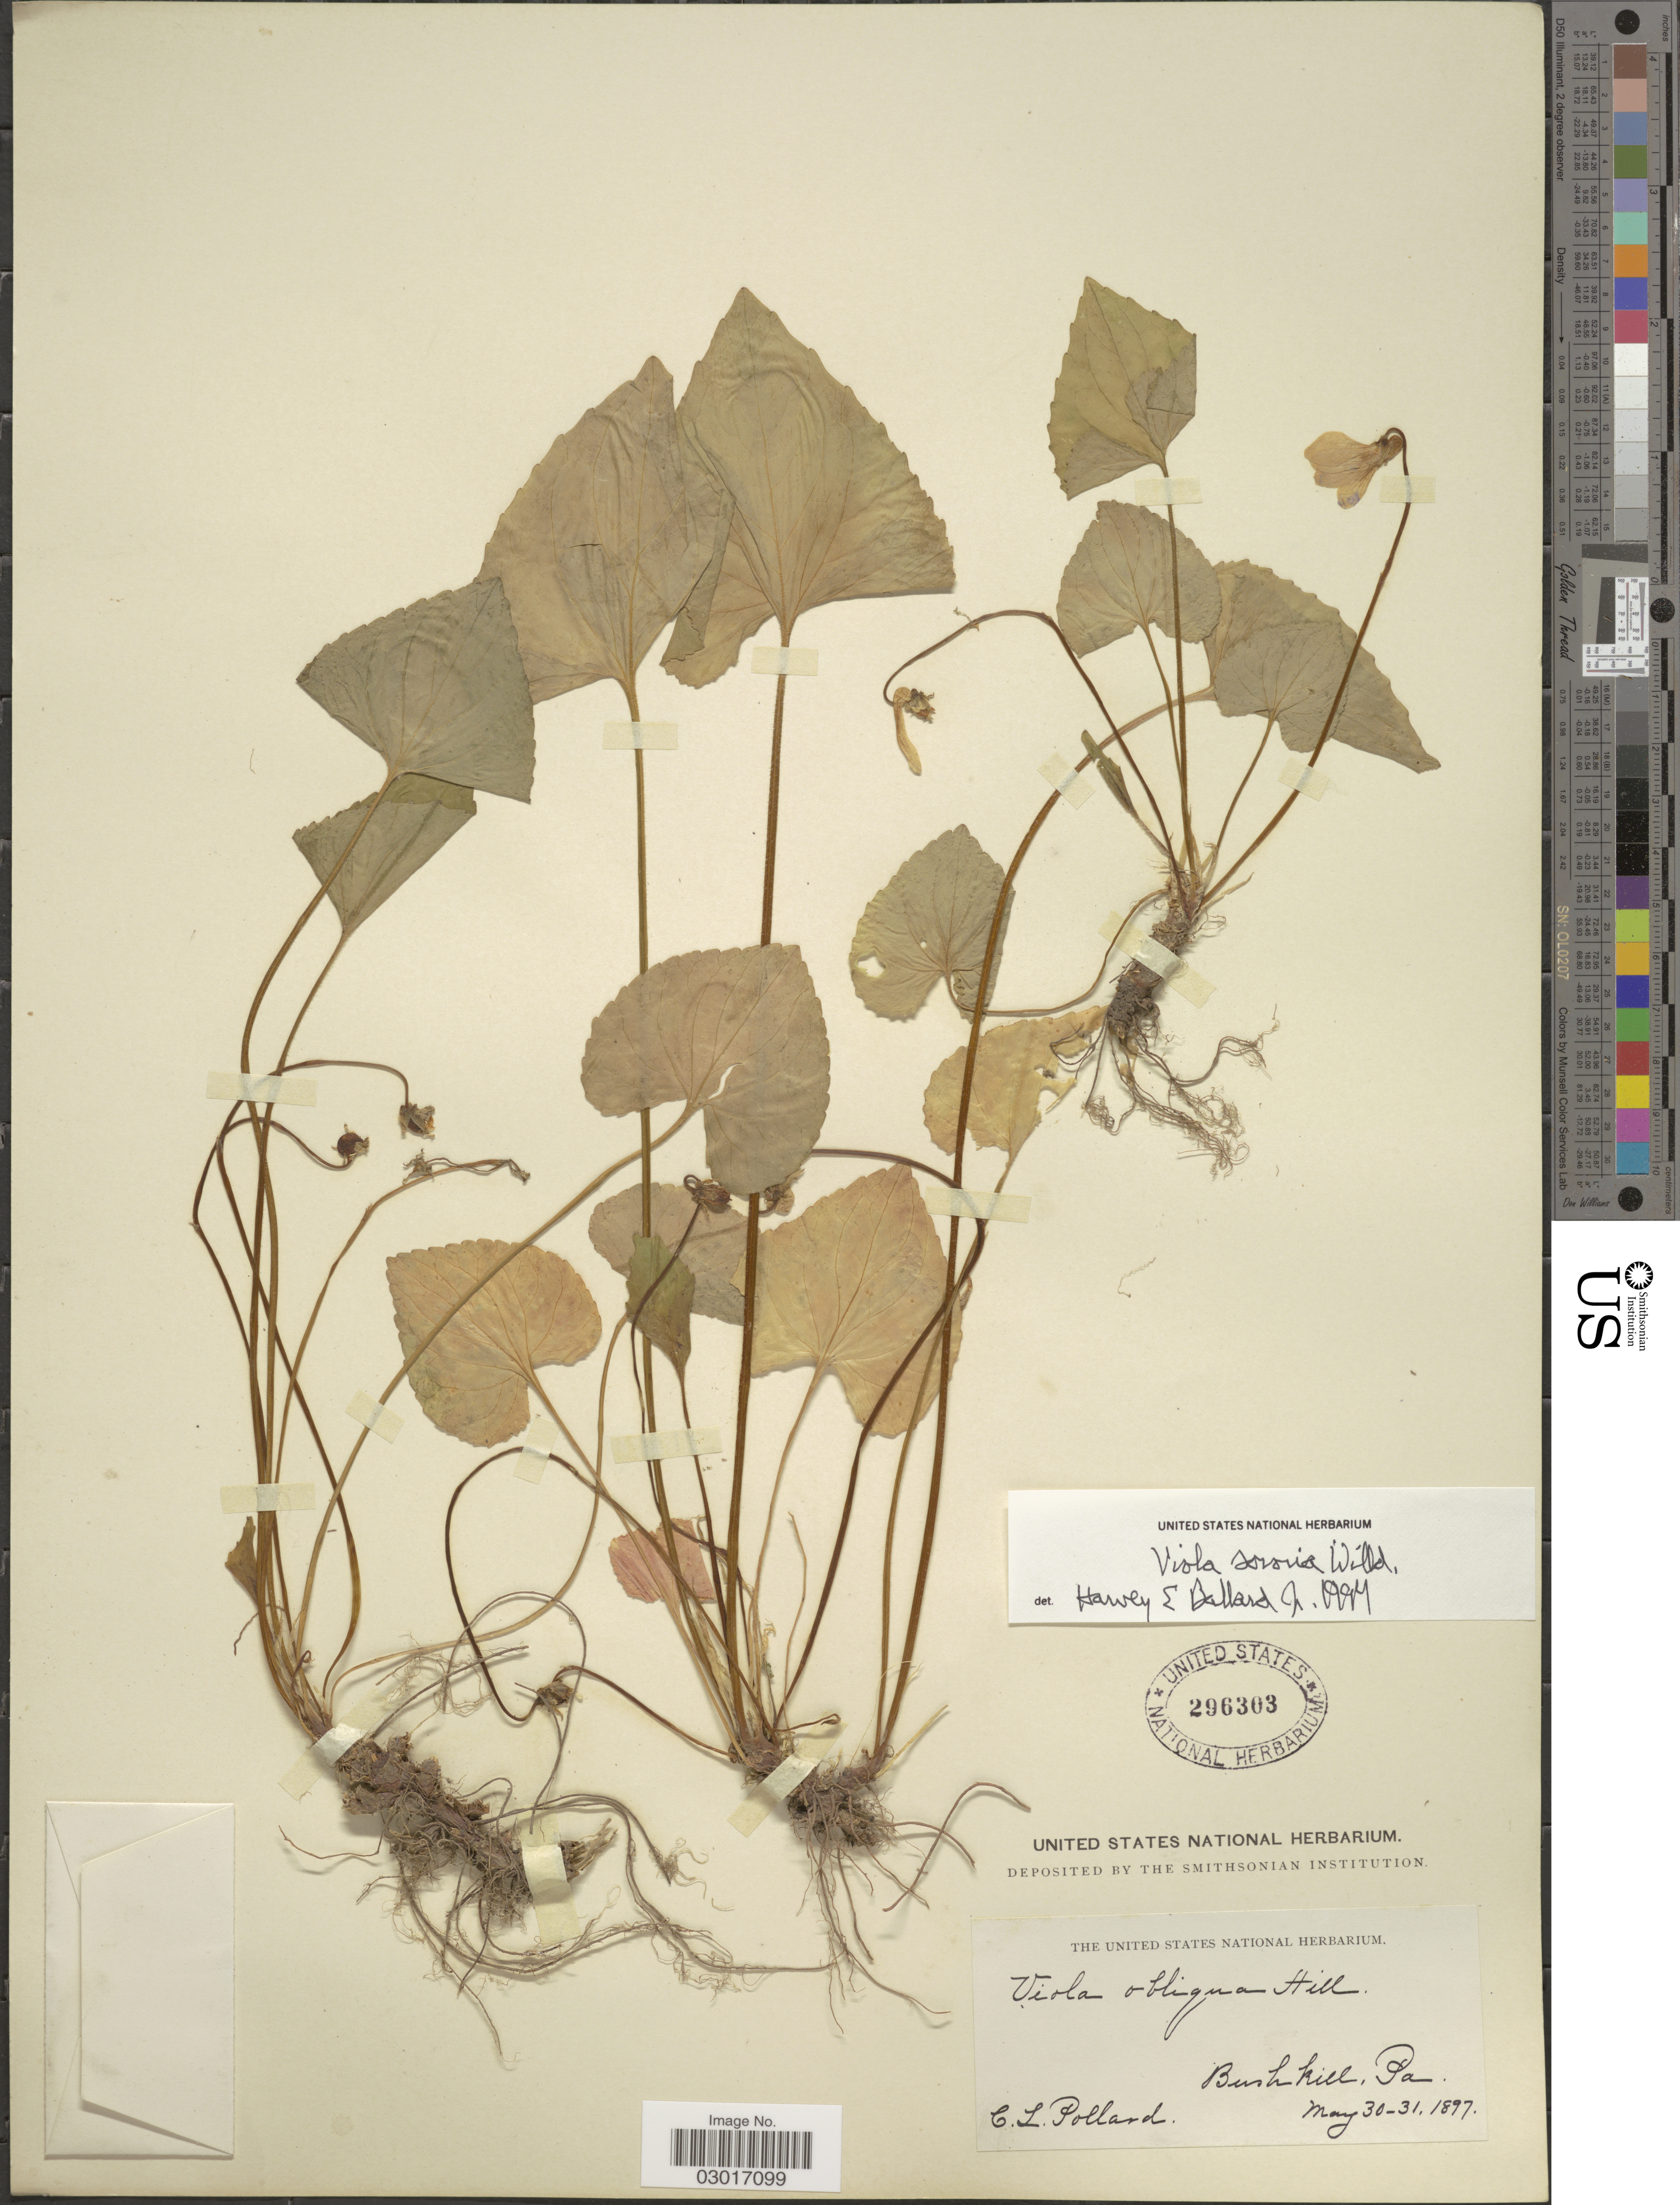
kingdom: Plantae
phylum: Tracheophyta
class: Magnoliopsida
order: Malpighiales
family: Violaceae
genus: Viola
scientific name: Viola sororia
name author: Willd.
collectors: C. L. Pollard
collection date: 1897-05-30/1897-05-31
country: United States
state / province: Pennsylvania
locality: Bushkill, Pa.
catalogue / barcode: US 296303